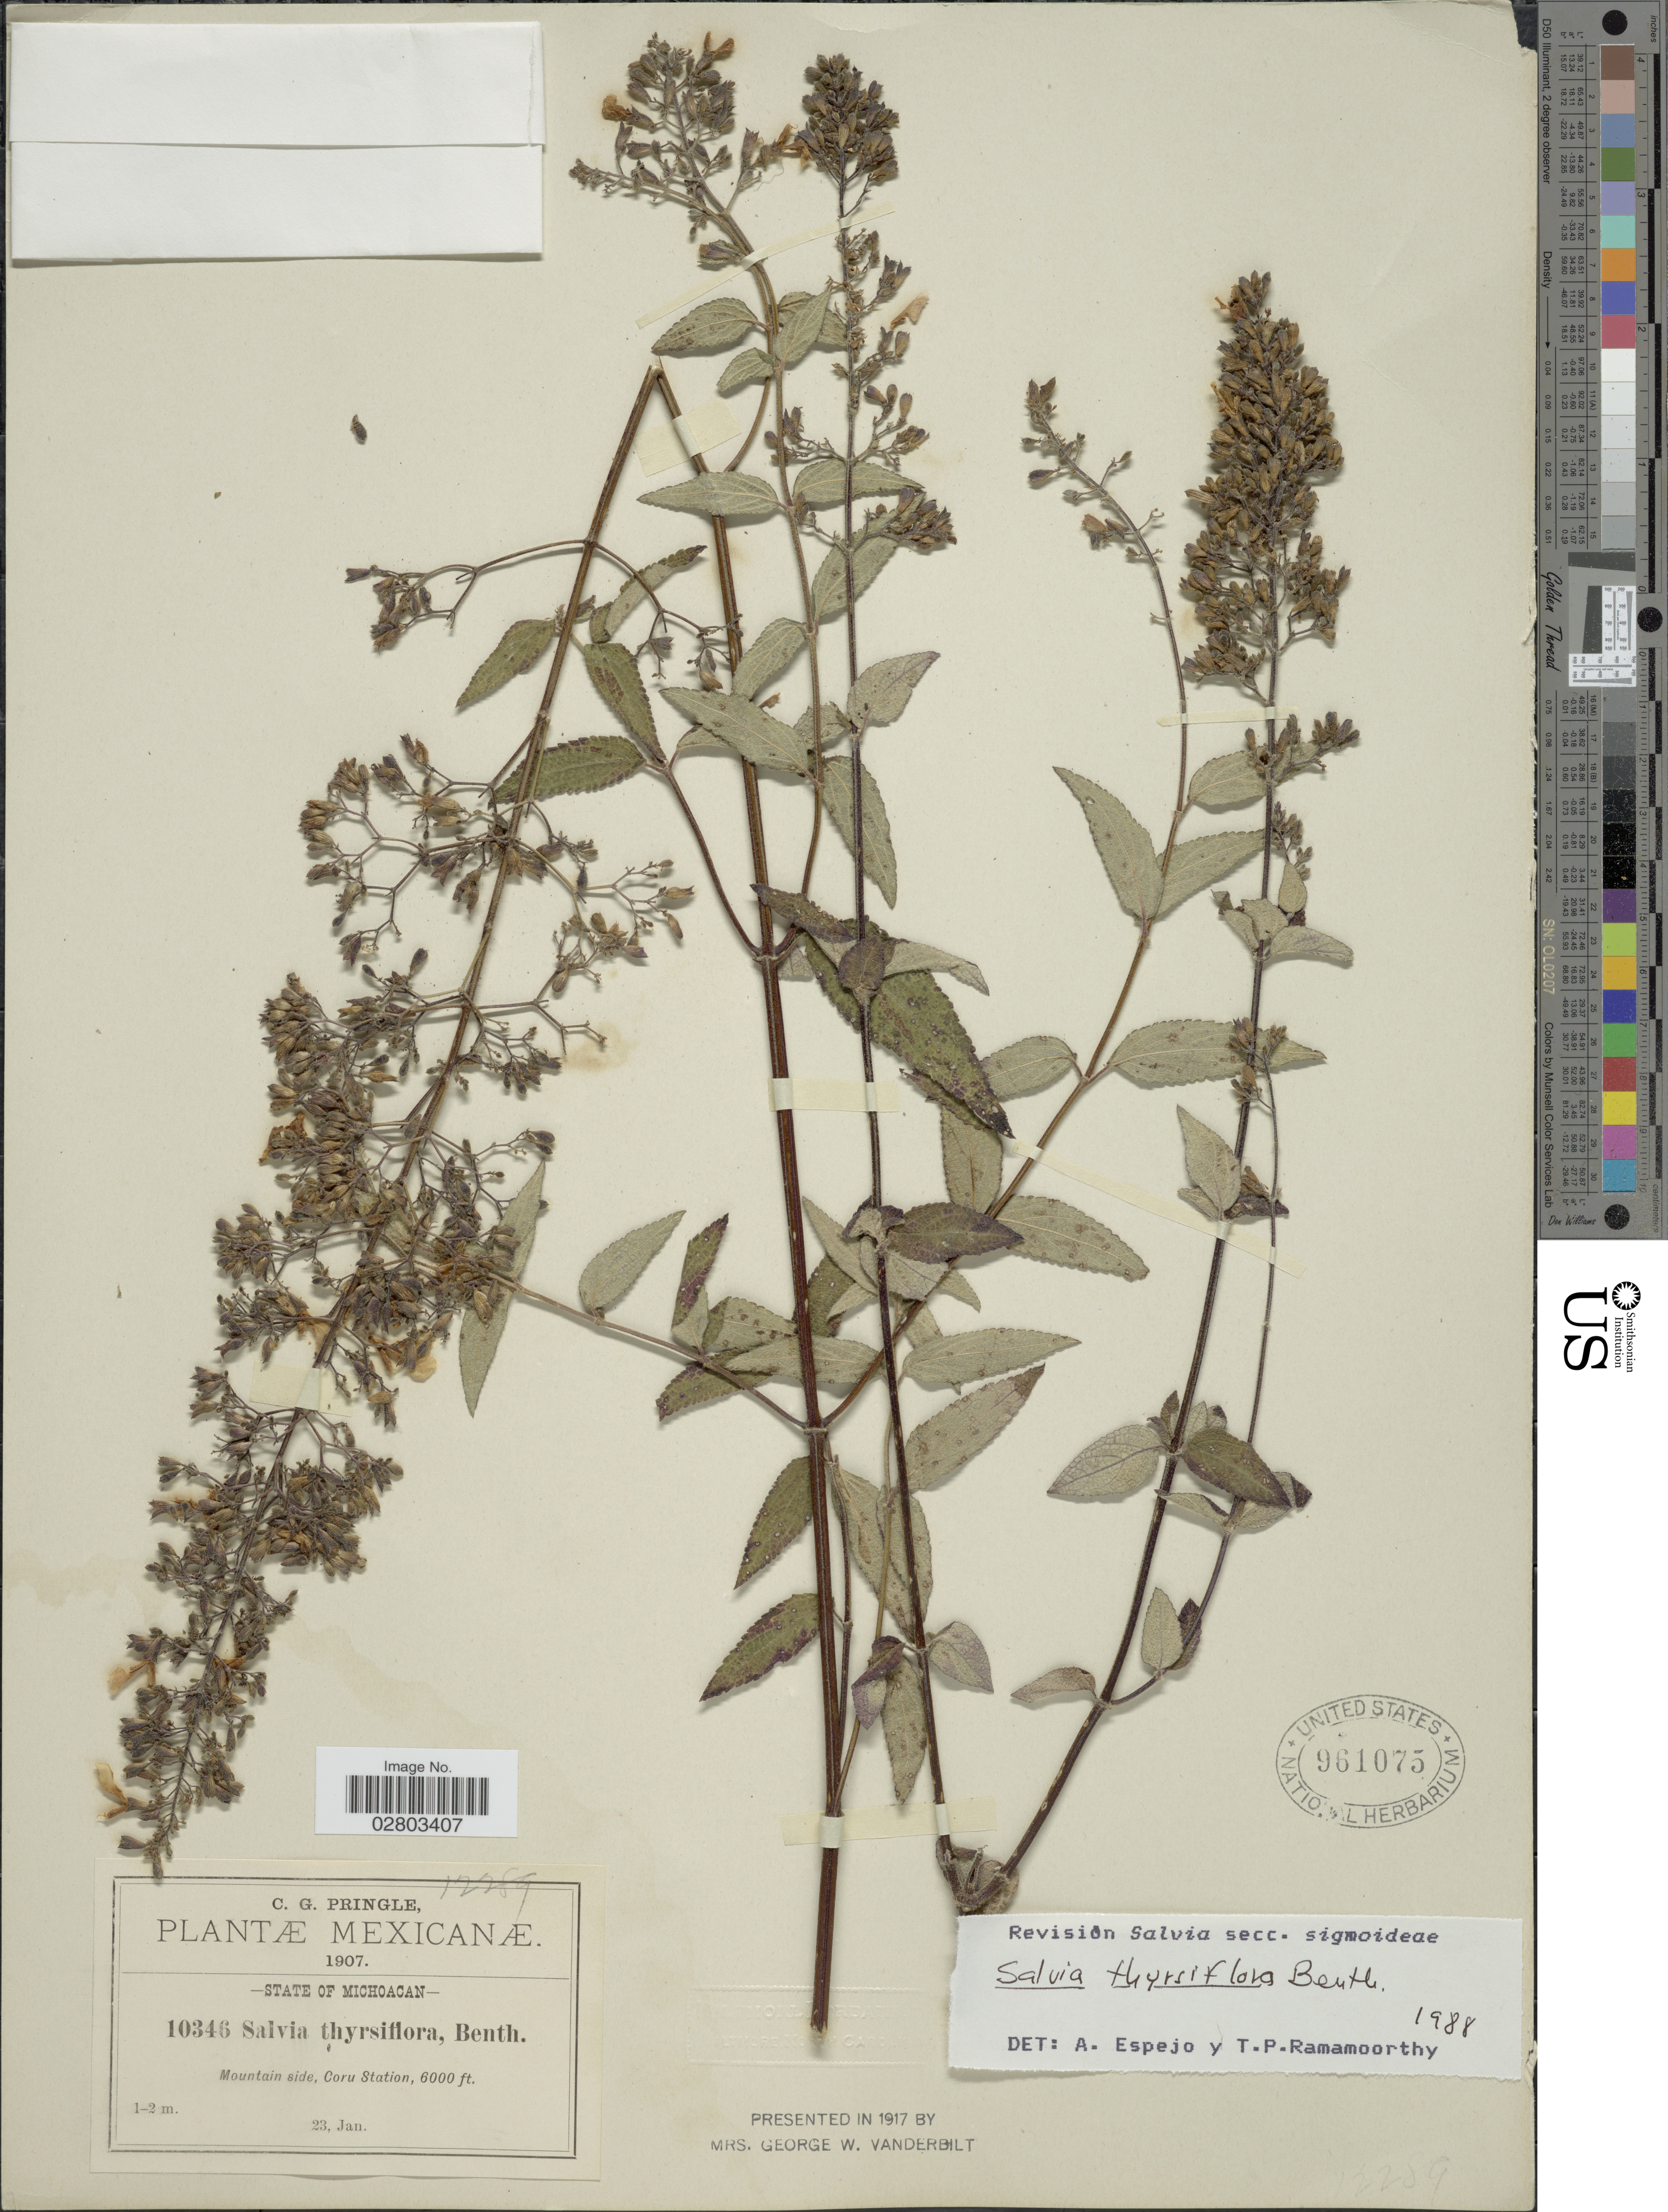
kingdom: Plantae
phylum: Tracheophyta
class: Magnoliopsida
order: Lamiales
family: Lamiaceae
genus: Salvia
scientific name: Salvia thyrsiflora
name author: Benth.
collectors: C. G. Pringle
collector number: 10346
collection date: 1907-01-23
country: Mexico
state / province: Michoacán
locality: Mountain side, Coru Station.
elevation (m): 1829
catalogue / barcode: US 961075